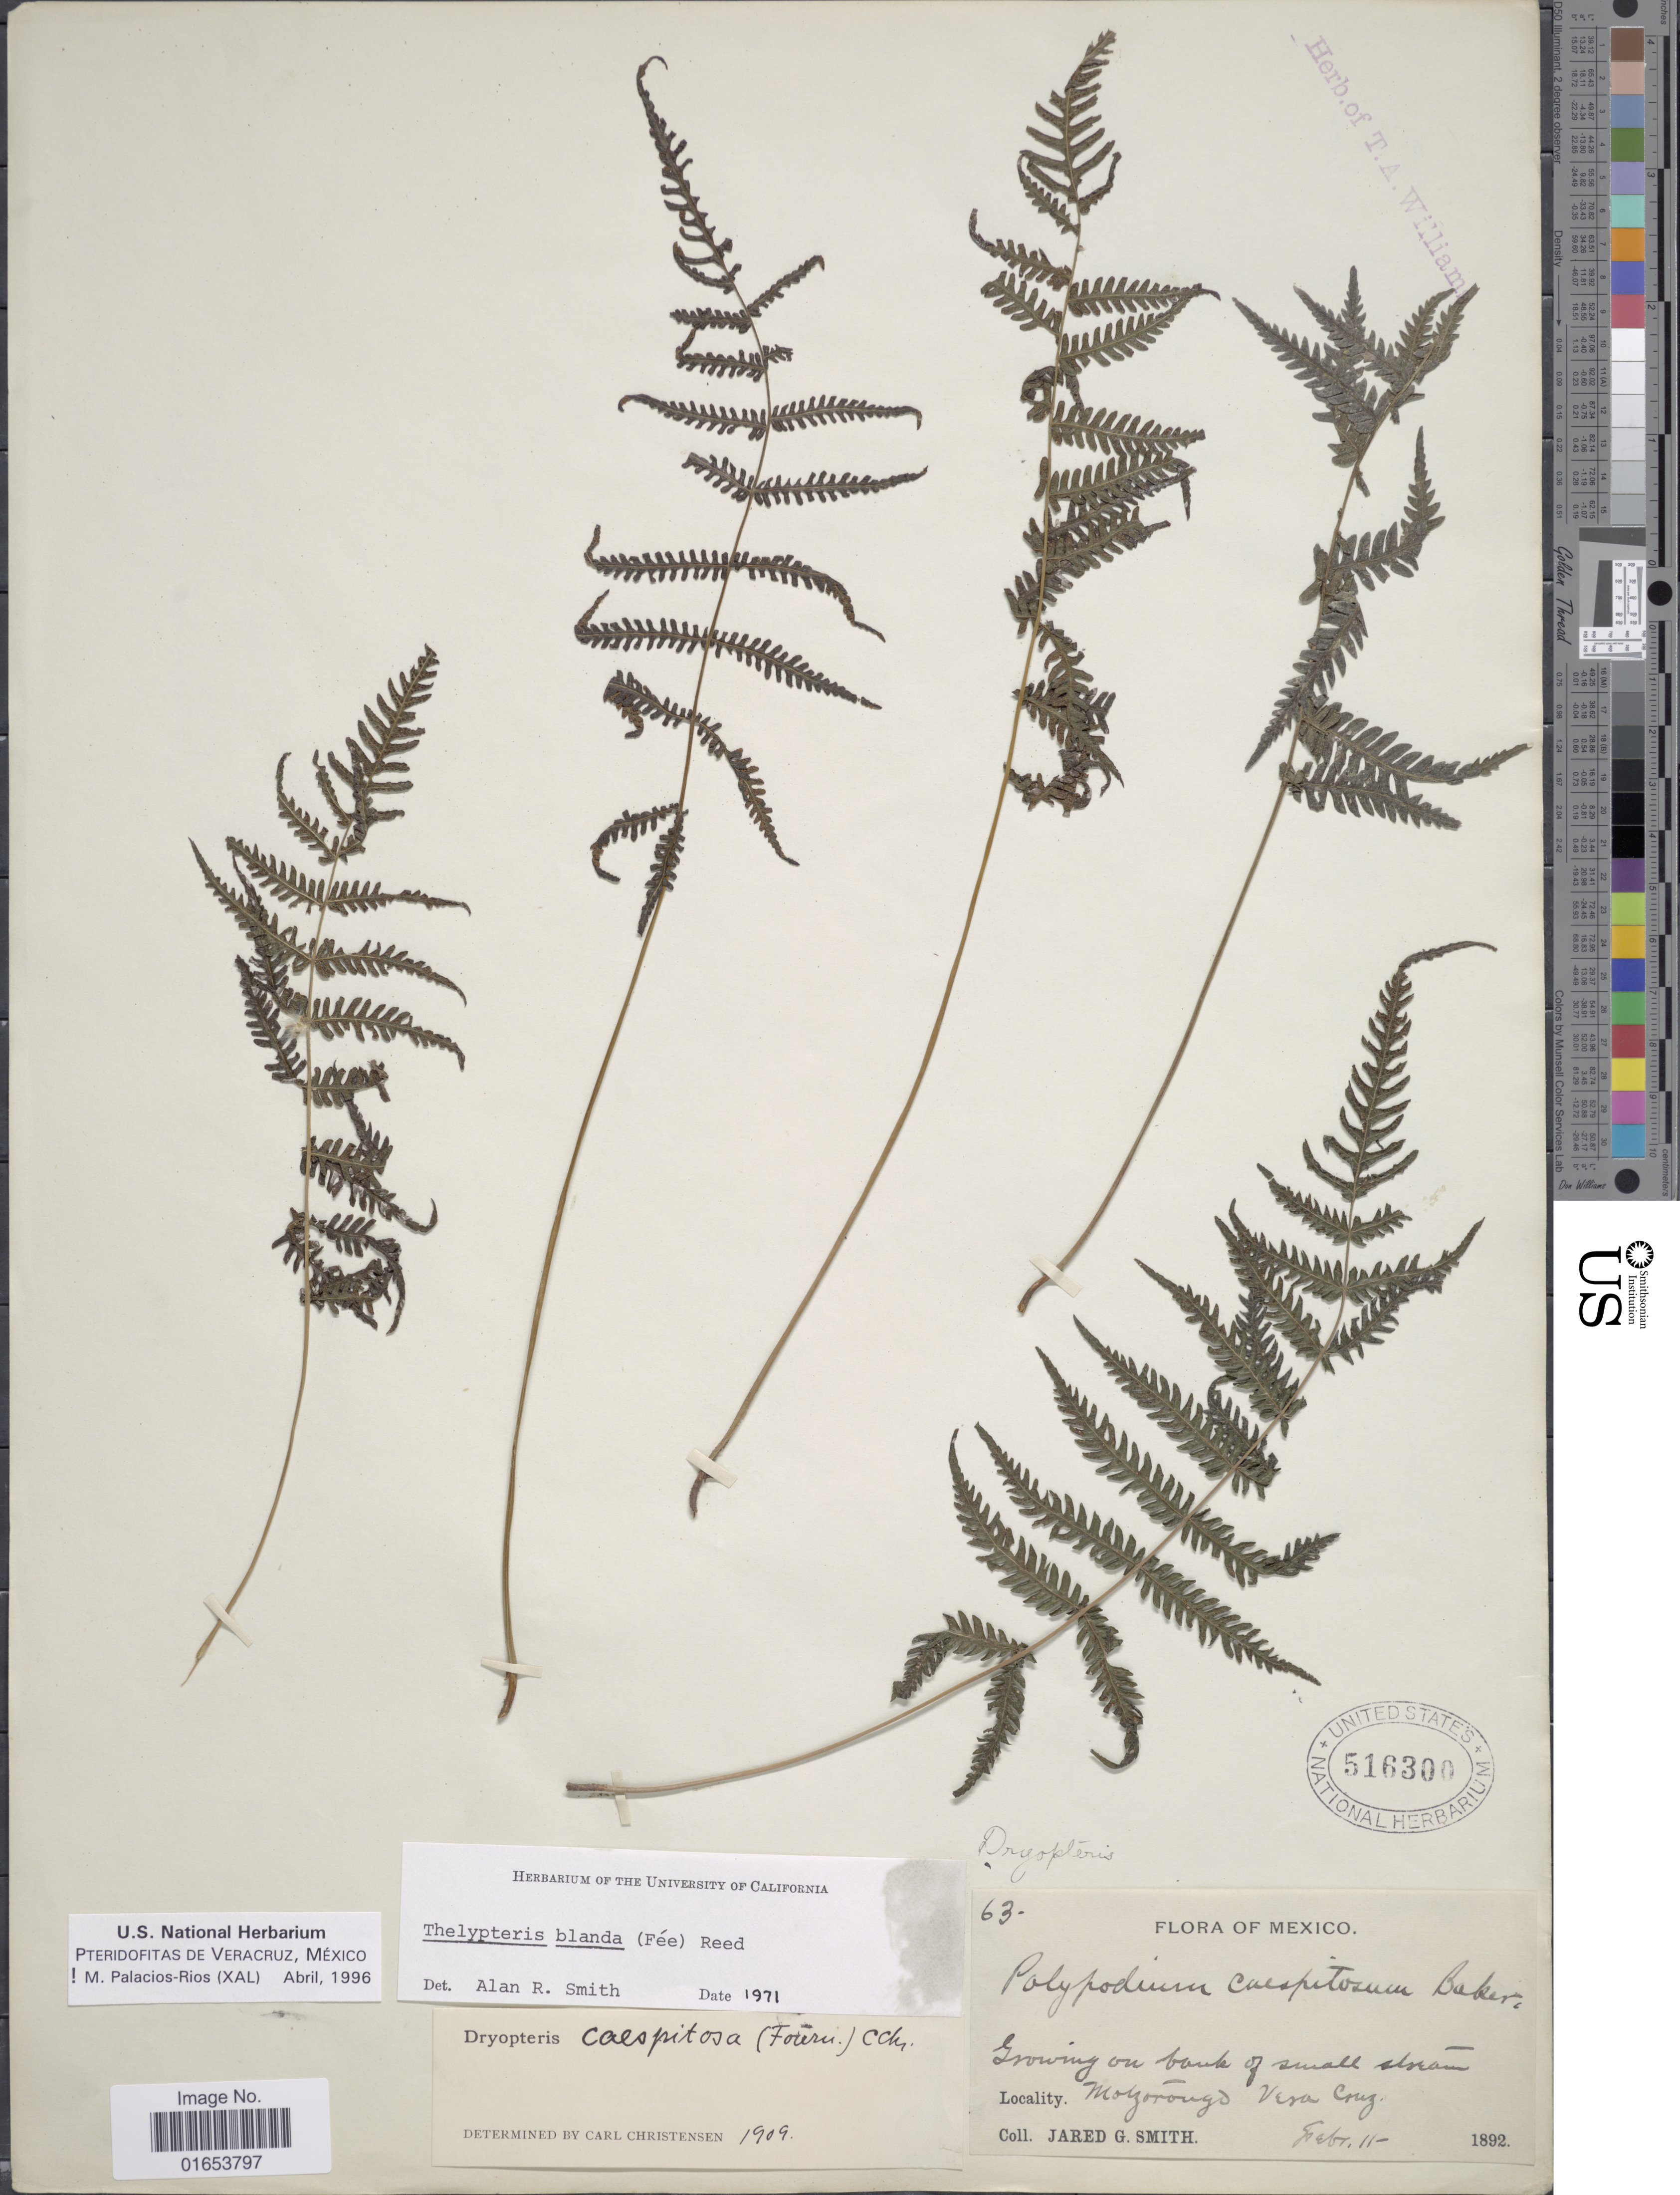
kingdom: Plantae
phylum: Tracheophyta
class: Polypodiopsida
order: Polypodiales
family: Thelypteridaceae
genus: Goniopteris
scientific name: Goniopteris blanda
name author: (Fée) Salino & T.E. Almeida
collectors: J. G. Smith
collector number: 63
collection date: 1892-02-11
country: Mexico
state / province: Veracruz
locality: Mexico, Mozorougo, Vera Cruz, growing on bank of small stream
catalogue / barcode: US 516300